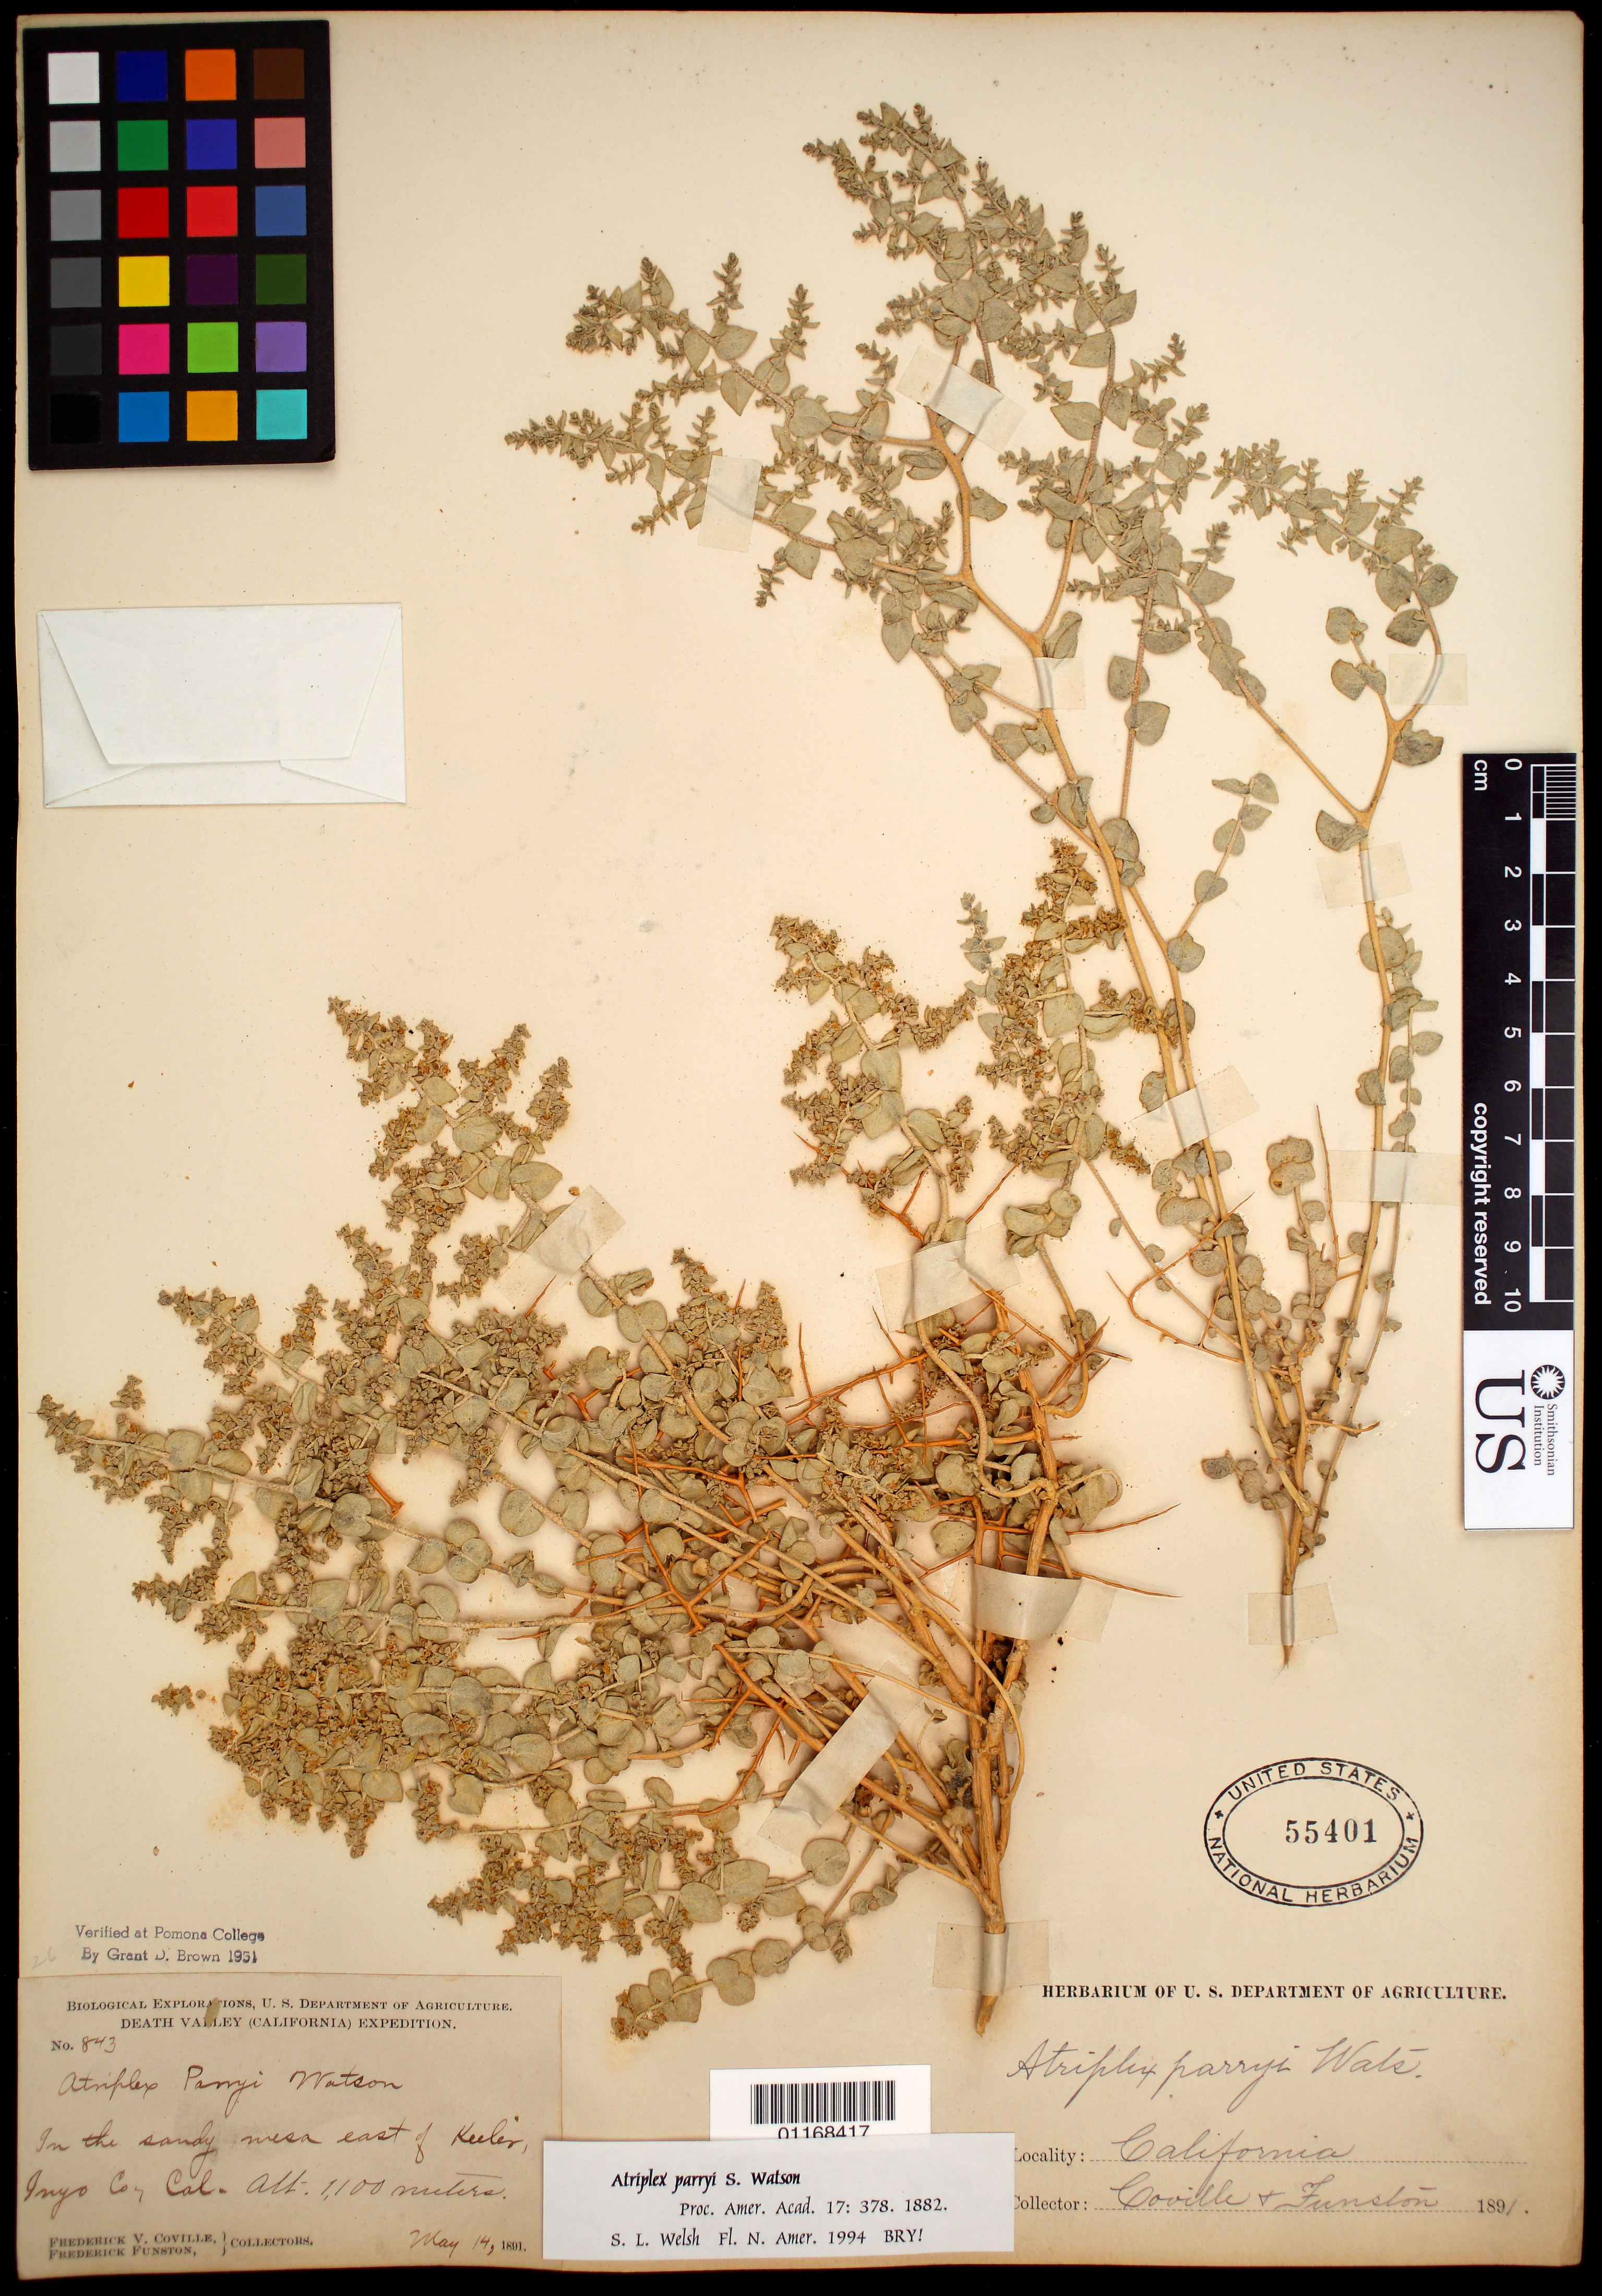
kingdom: Plantae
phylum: Tracheophyta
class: Magnoliopsida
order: Caryophyllales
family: Amaranthaceae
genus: Atriplex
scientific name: Atriplex parryi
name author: S. Watson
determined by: Welsh, Stanley L., (BRY), Brigham Young University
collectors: F. V. Coville & F. Funston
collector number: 843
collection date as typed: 14 May 1891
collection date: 1891-05-14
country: United States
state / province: California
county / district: Inyo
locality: East of Keeler.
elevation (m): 1100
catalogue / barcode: US 55401